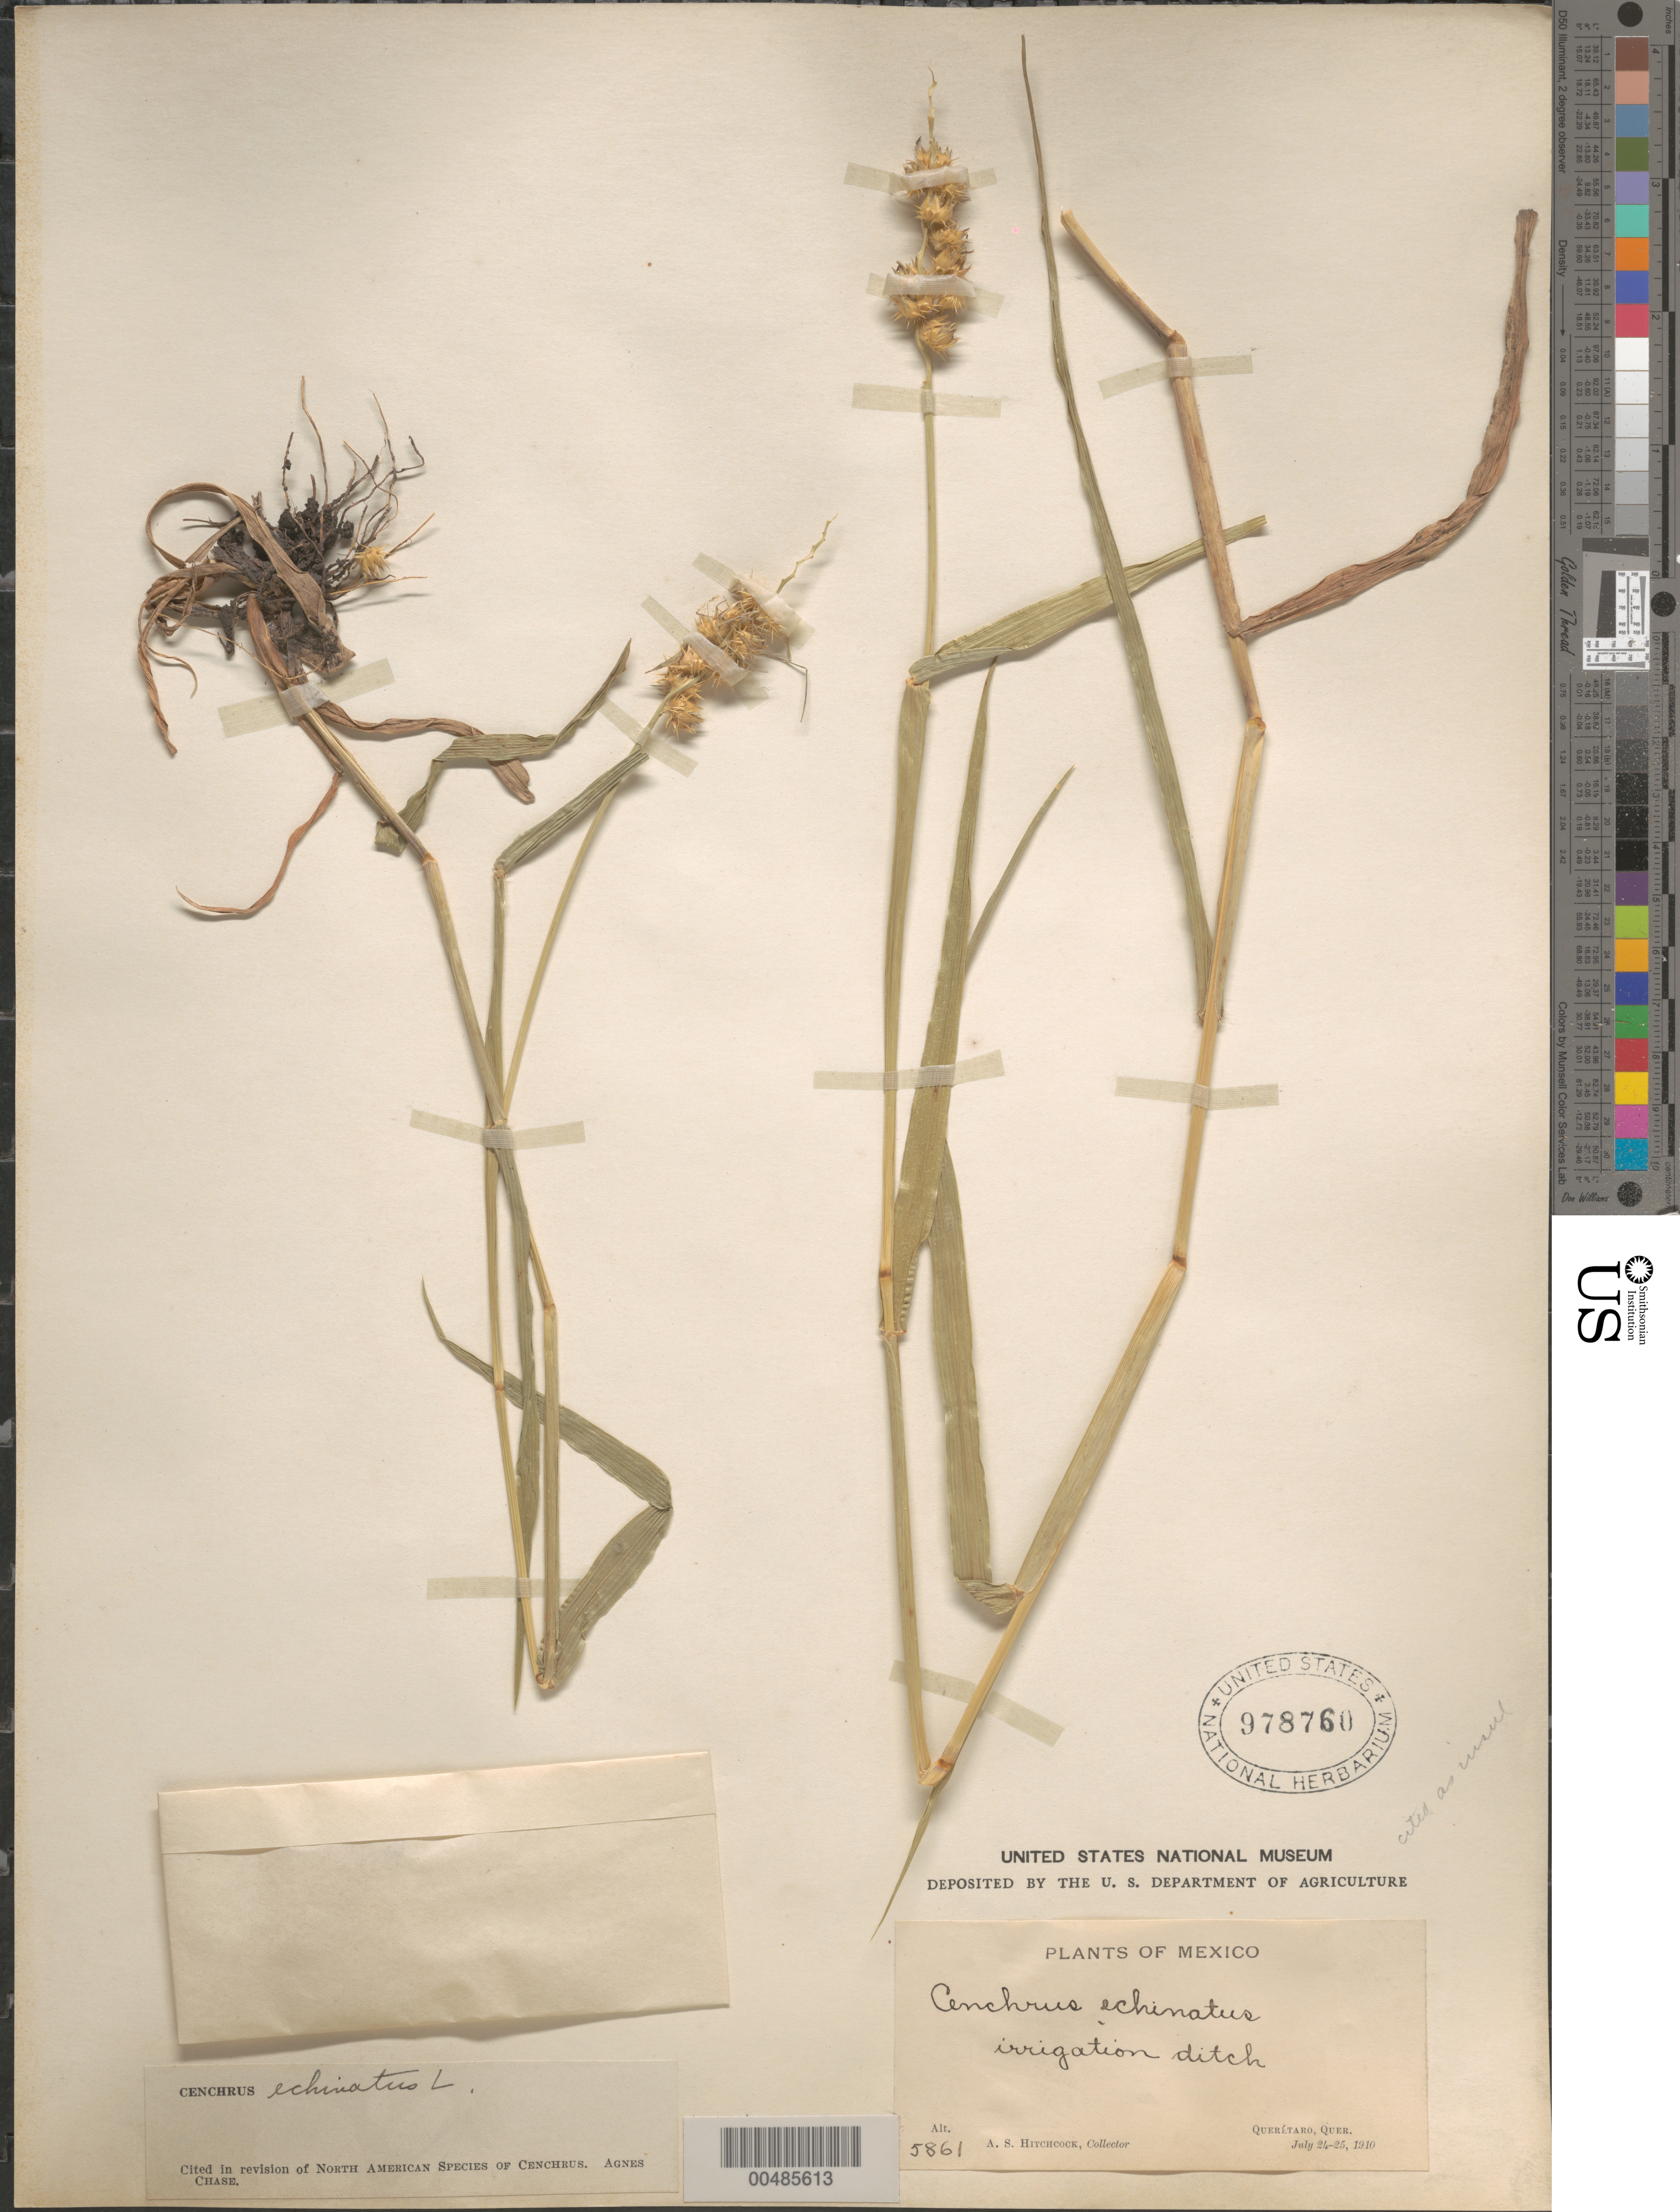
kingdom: Plantae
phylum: Tracheophyta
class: Liliopsida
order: Poales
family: Poaceae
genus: Cenchrus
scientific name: Cenchrus echinatus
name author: L.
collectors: A. S. Hitchcock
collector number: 5861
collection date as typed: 24 Jul 1910 to 25 Jul 1910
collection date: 1910-07-24/1910-07-25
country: Mexico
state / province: Querétaro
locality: Quer‚taro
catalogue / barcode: US 978760